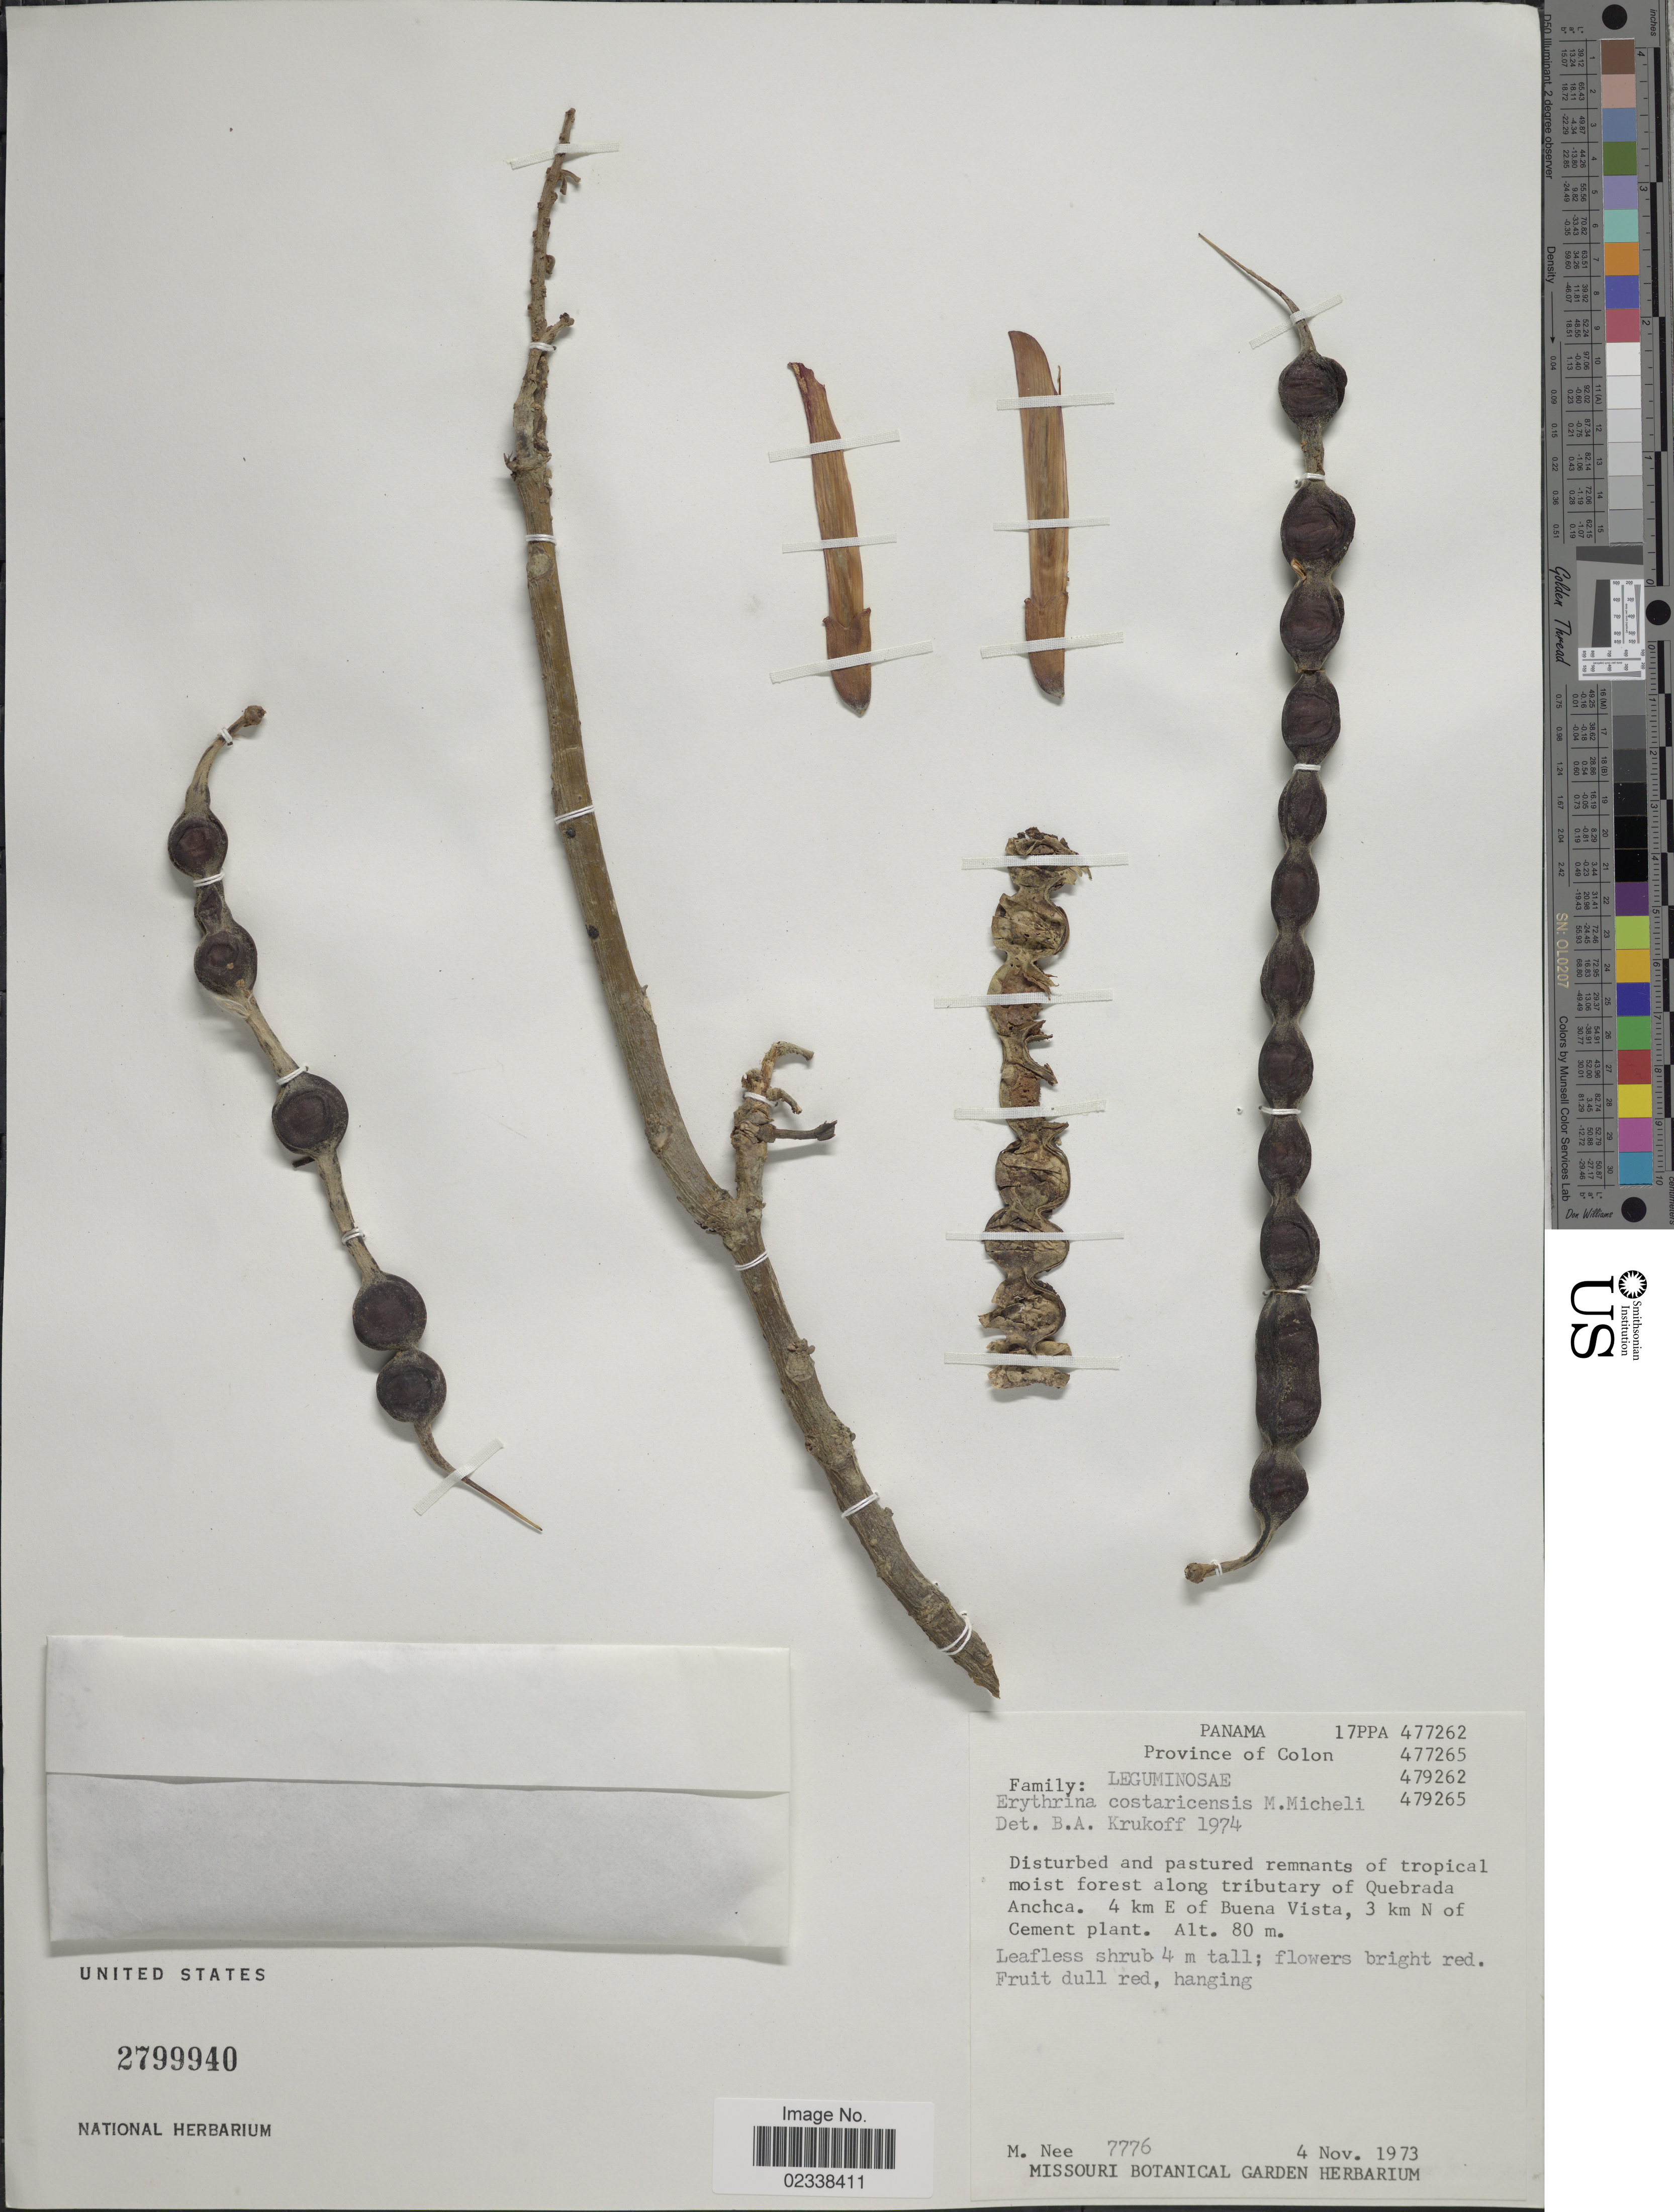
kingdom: Plantae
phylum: Tracheophyta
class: Magnoliopsida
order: Fabales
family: Fabaceae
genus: Erythrina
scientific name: Erythrina costaricensis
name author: Micheli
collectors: M. Nee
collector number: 7776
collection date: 1973-11-04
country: Panama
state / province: Colón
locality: Along tributary of Quebrada Ancha. 4 km E of Buena Vista, 3 km N of Cement plant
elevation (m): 80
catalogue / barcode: US 2799940